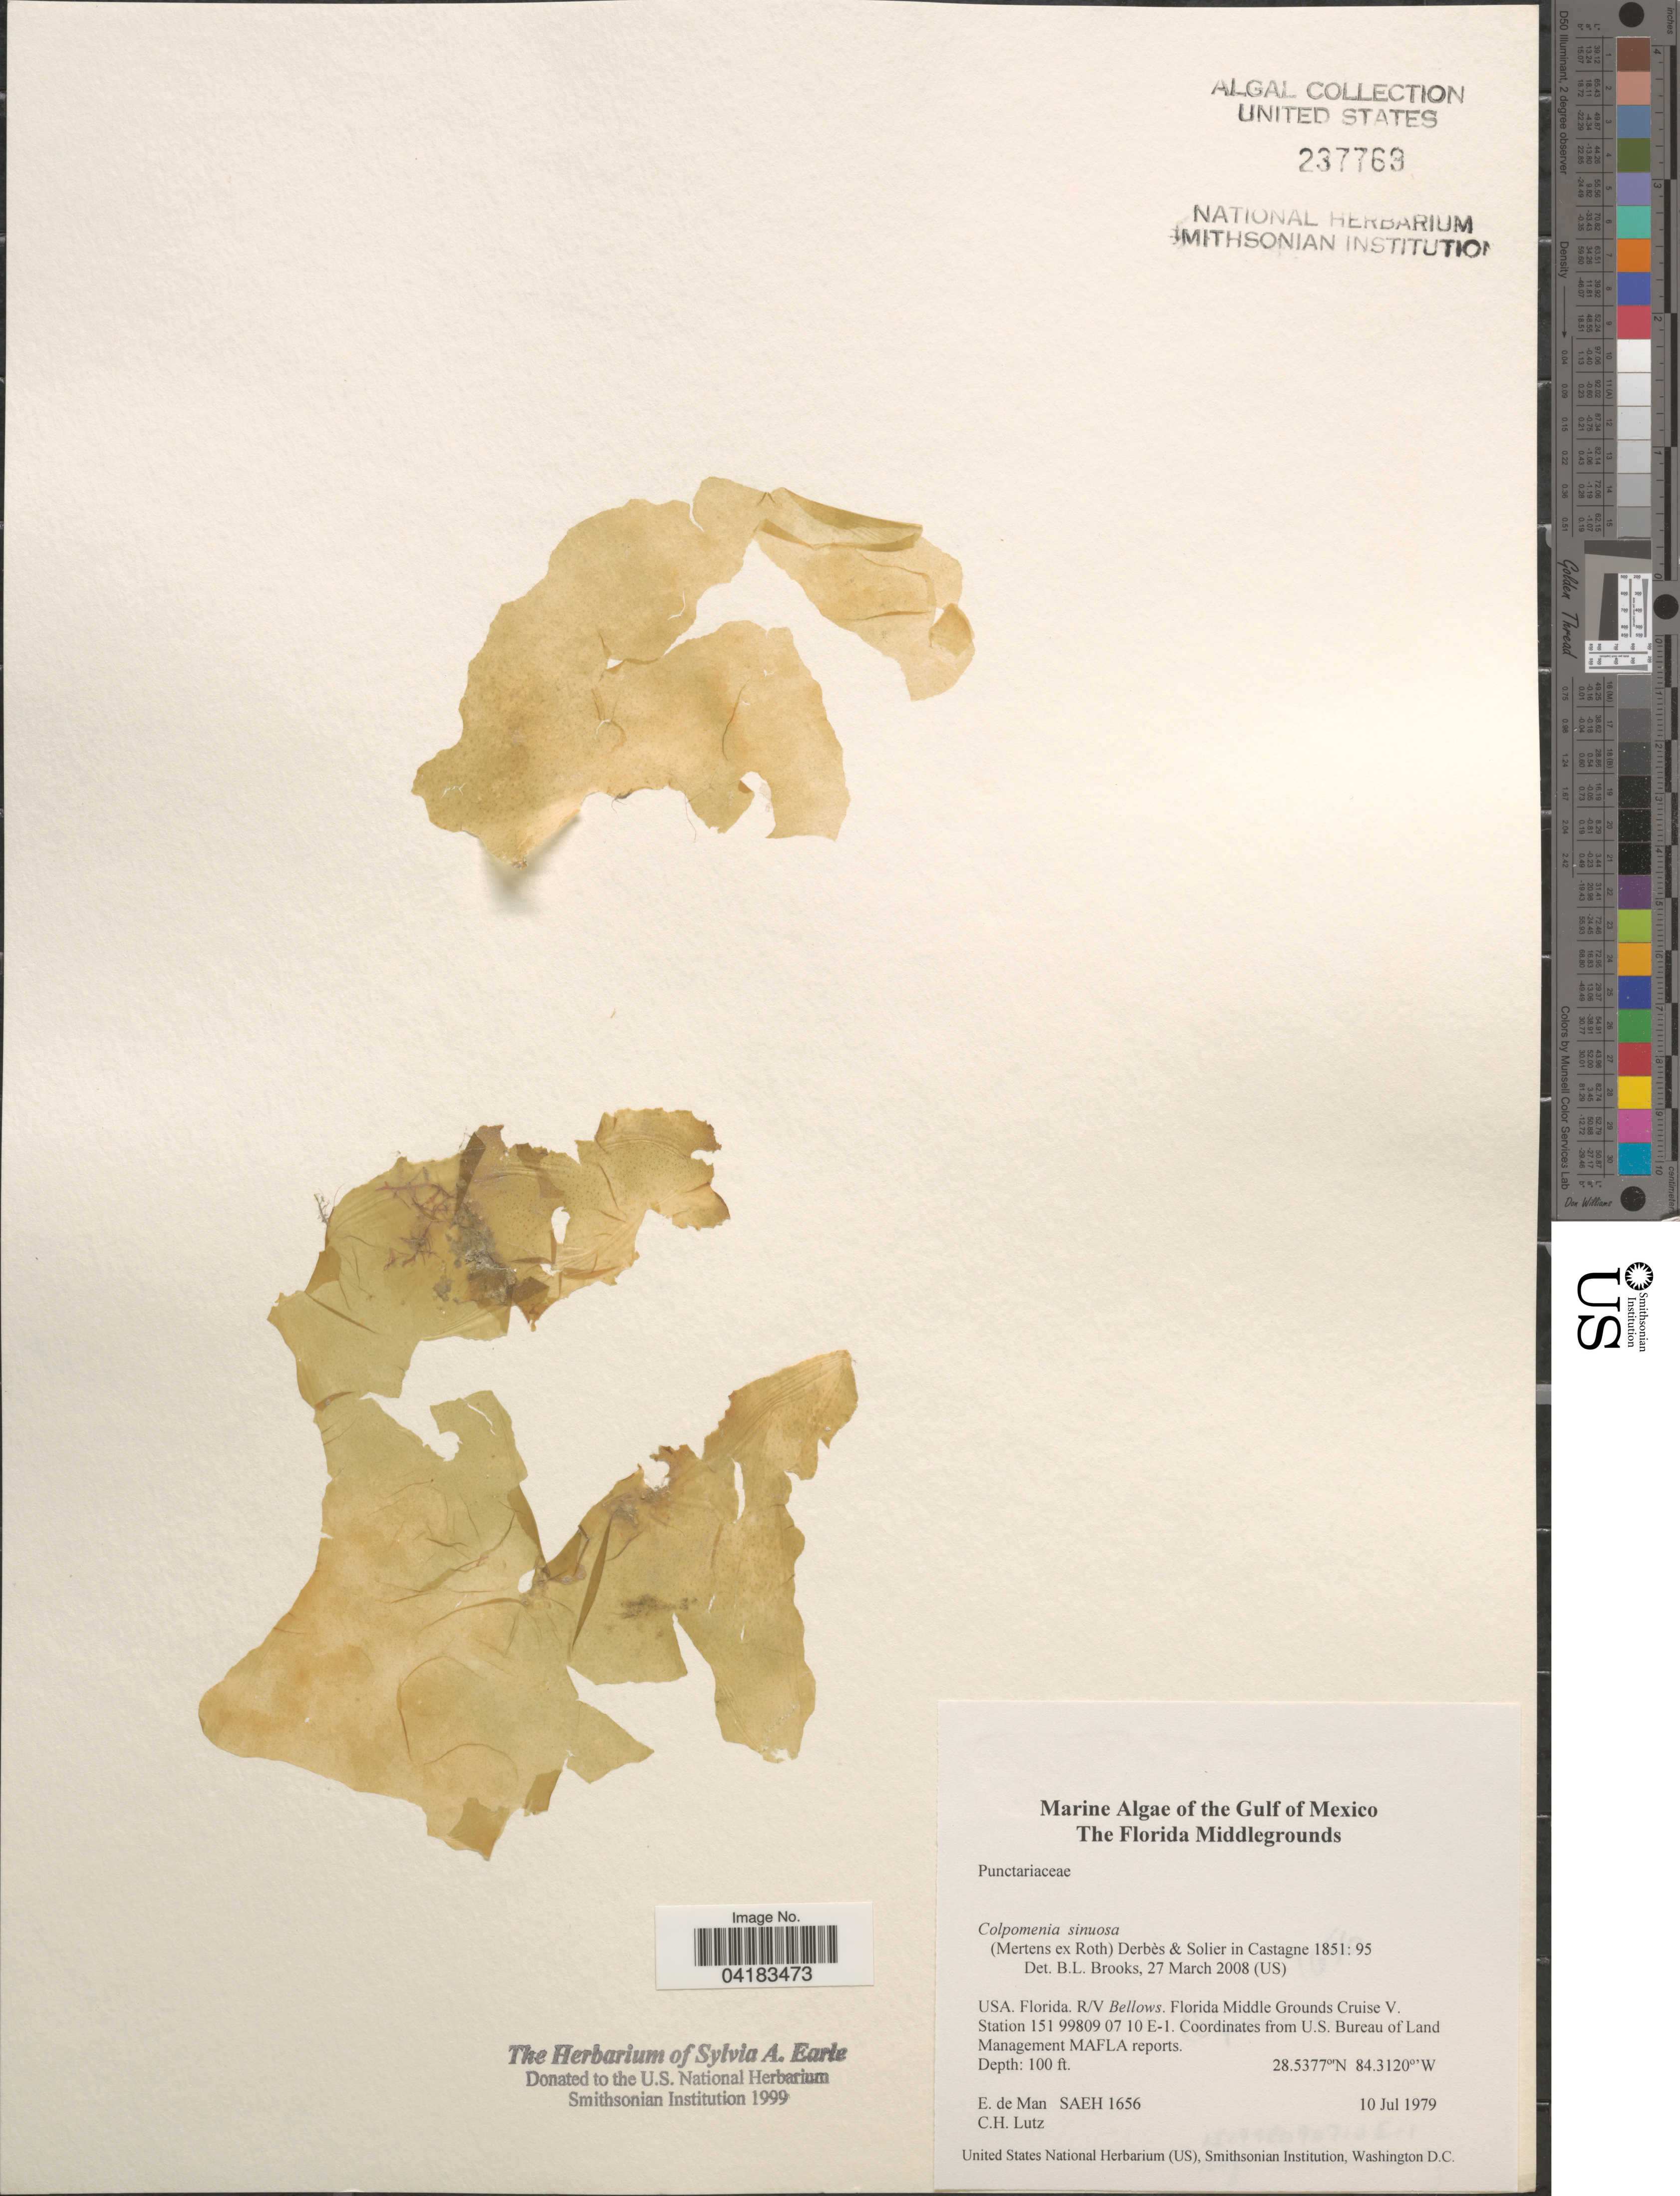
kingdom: Chromista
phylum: Ochrophyta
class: Phaeophyceae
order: Scytosiphonales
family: Scytosiphonaceae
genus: Colpomenia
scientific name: Colpomenia sinuosa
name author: (K. Mert. ex Roth) Derbes & Solier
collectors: E. de Man & C. Lutz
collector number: SAEH1656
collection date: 1979-07-10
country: United States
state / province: Florida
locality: The Gulf of Mexico. The Florida Middlegrounds. R/V Bellows. Florida Middle Grounds Cruise V. Station 151 99809 07 10 E-1.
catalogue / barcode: US 237769